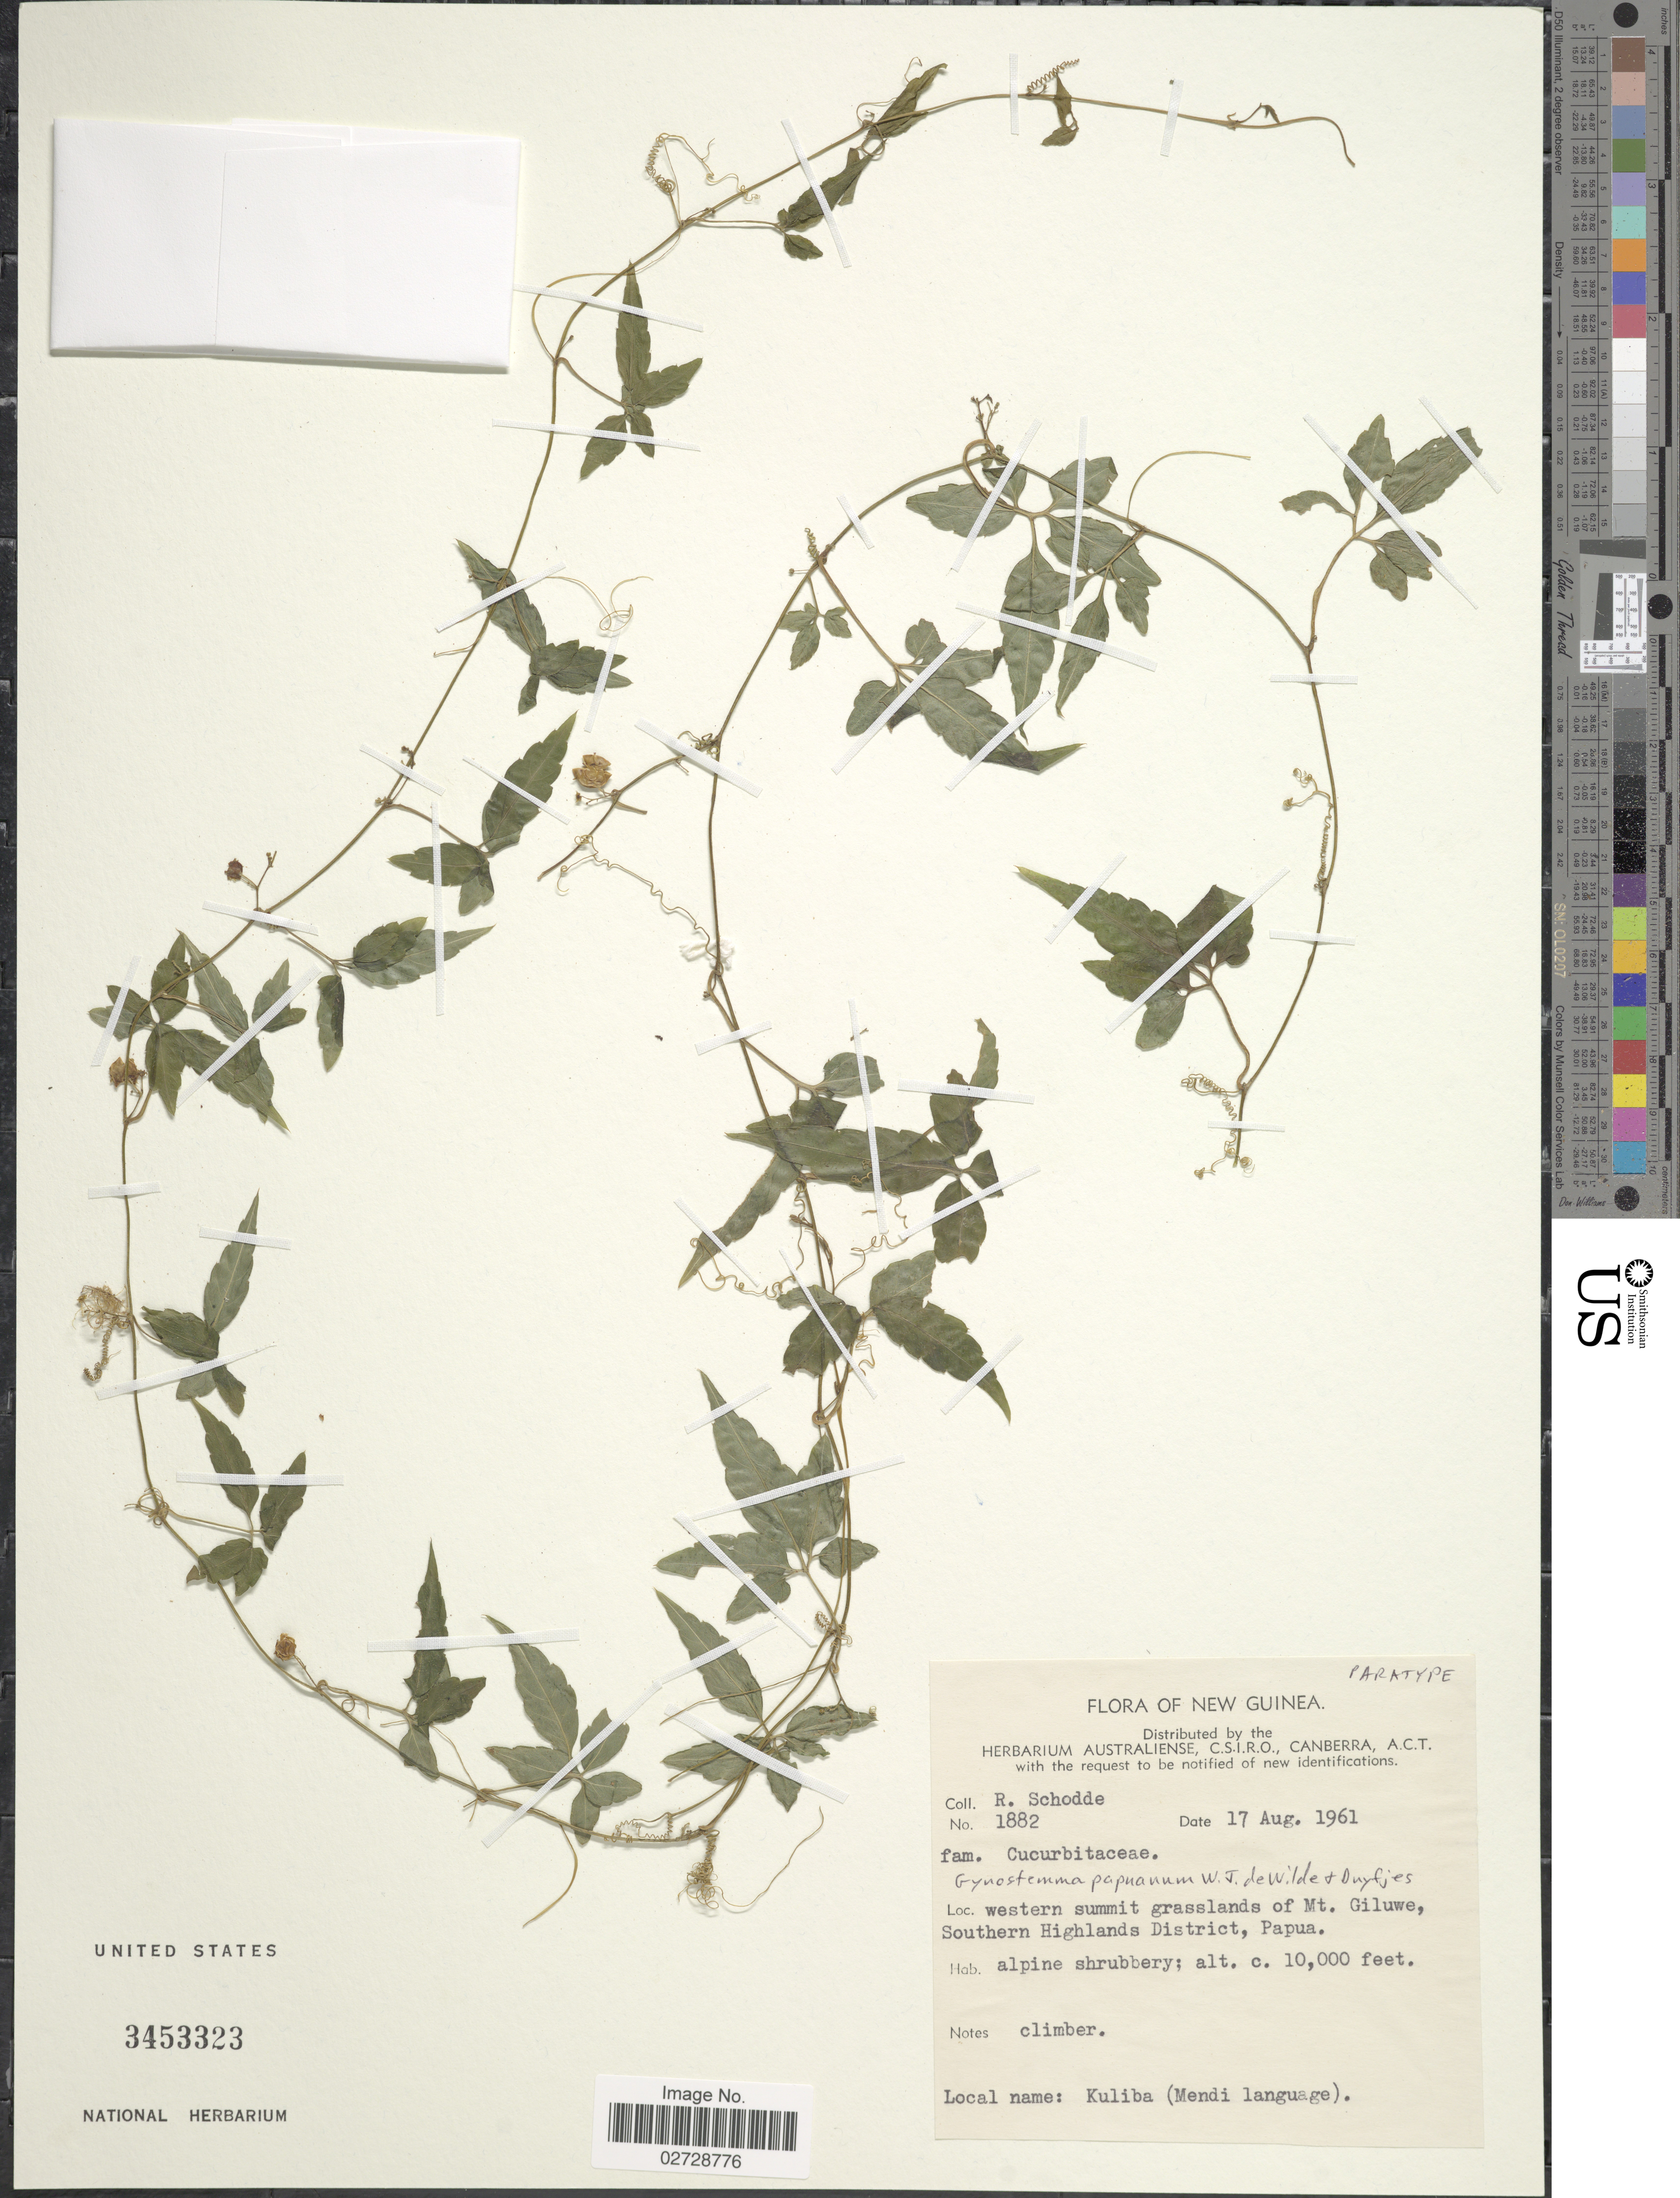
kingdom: Plantae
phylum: Tracheophyta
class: Magnoliopsida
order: Cucurbitales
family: Cucurbitaceae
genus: Gynostemma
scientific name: Gynostemma papuanum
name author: W.J. de Wilde & Duyfjes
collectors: R. Schodde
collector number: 1882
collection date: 1961-08-17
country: Papua New Guinea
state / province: Southern Highlands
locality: New Guinea. Western summit grasslands of Mt. Giluwe, Southern Highlands District, Papua.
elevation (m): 3048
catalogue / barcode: US 3453323